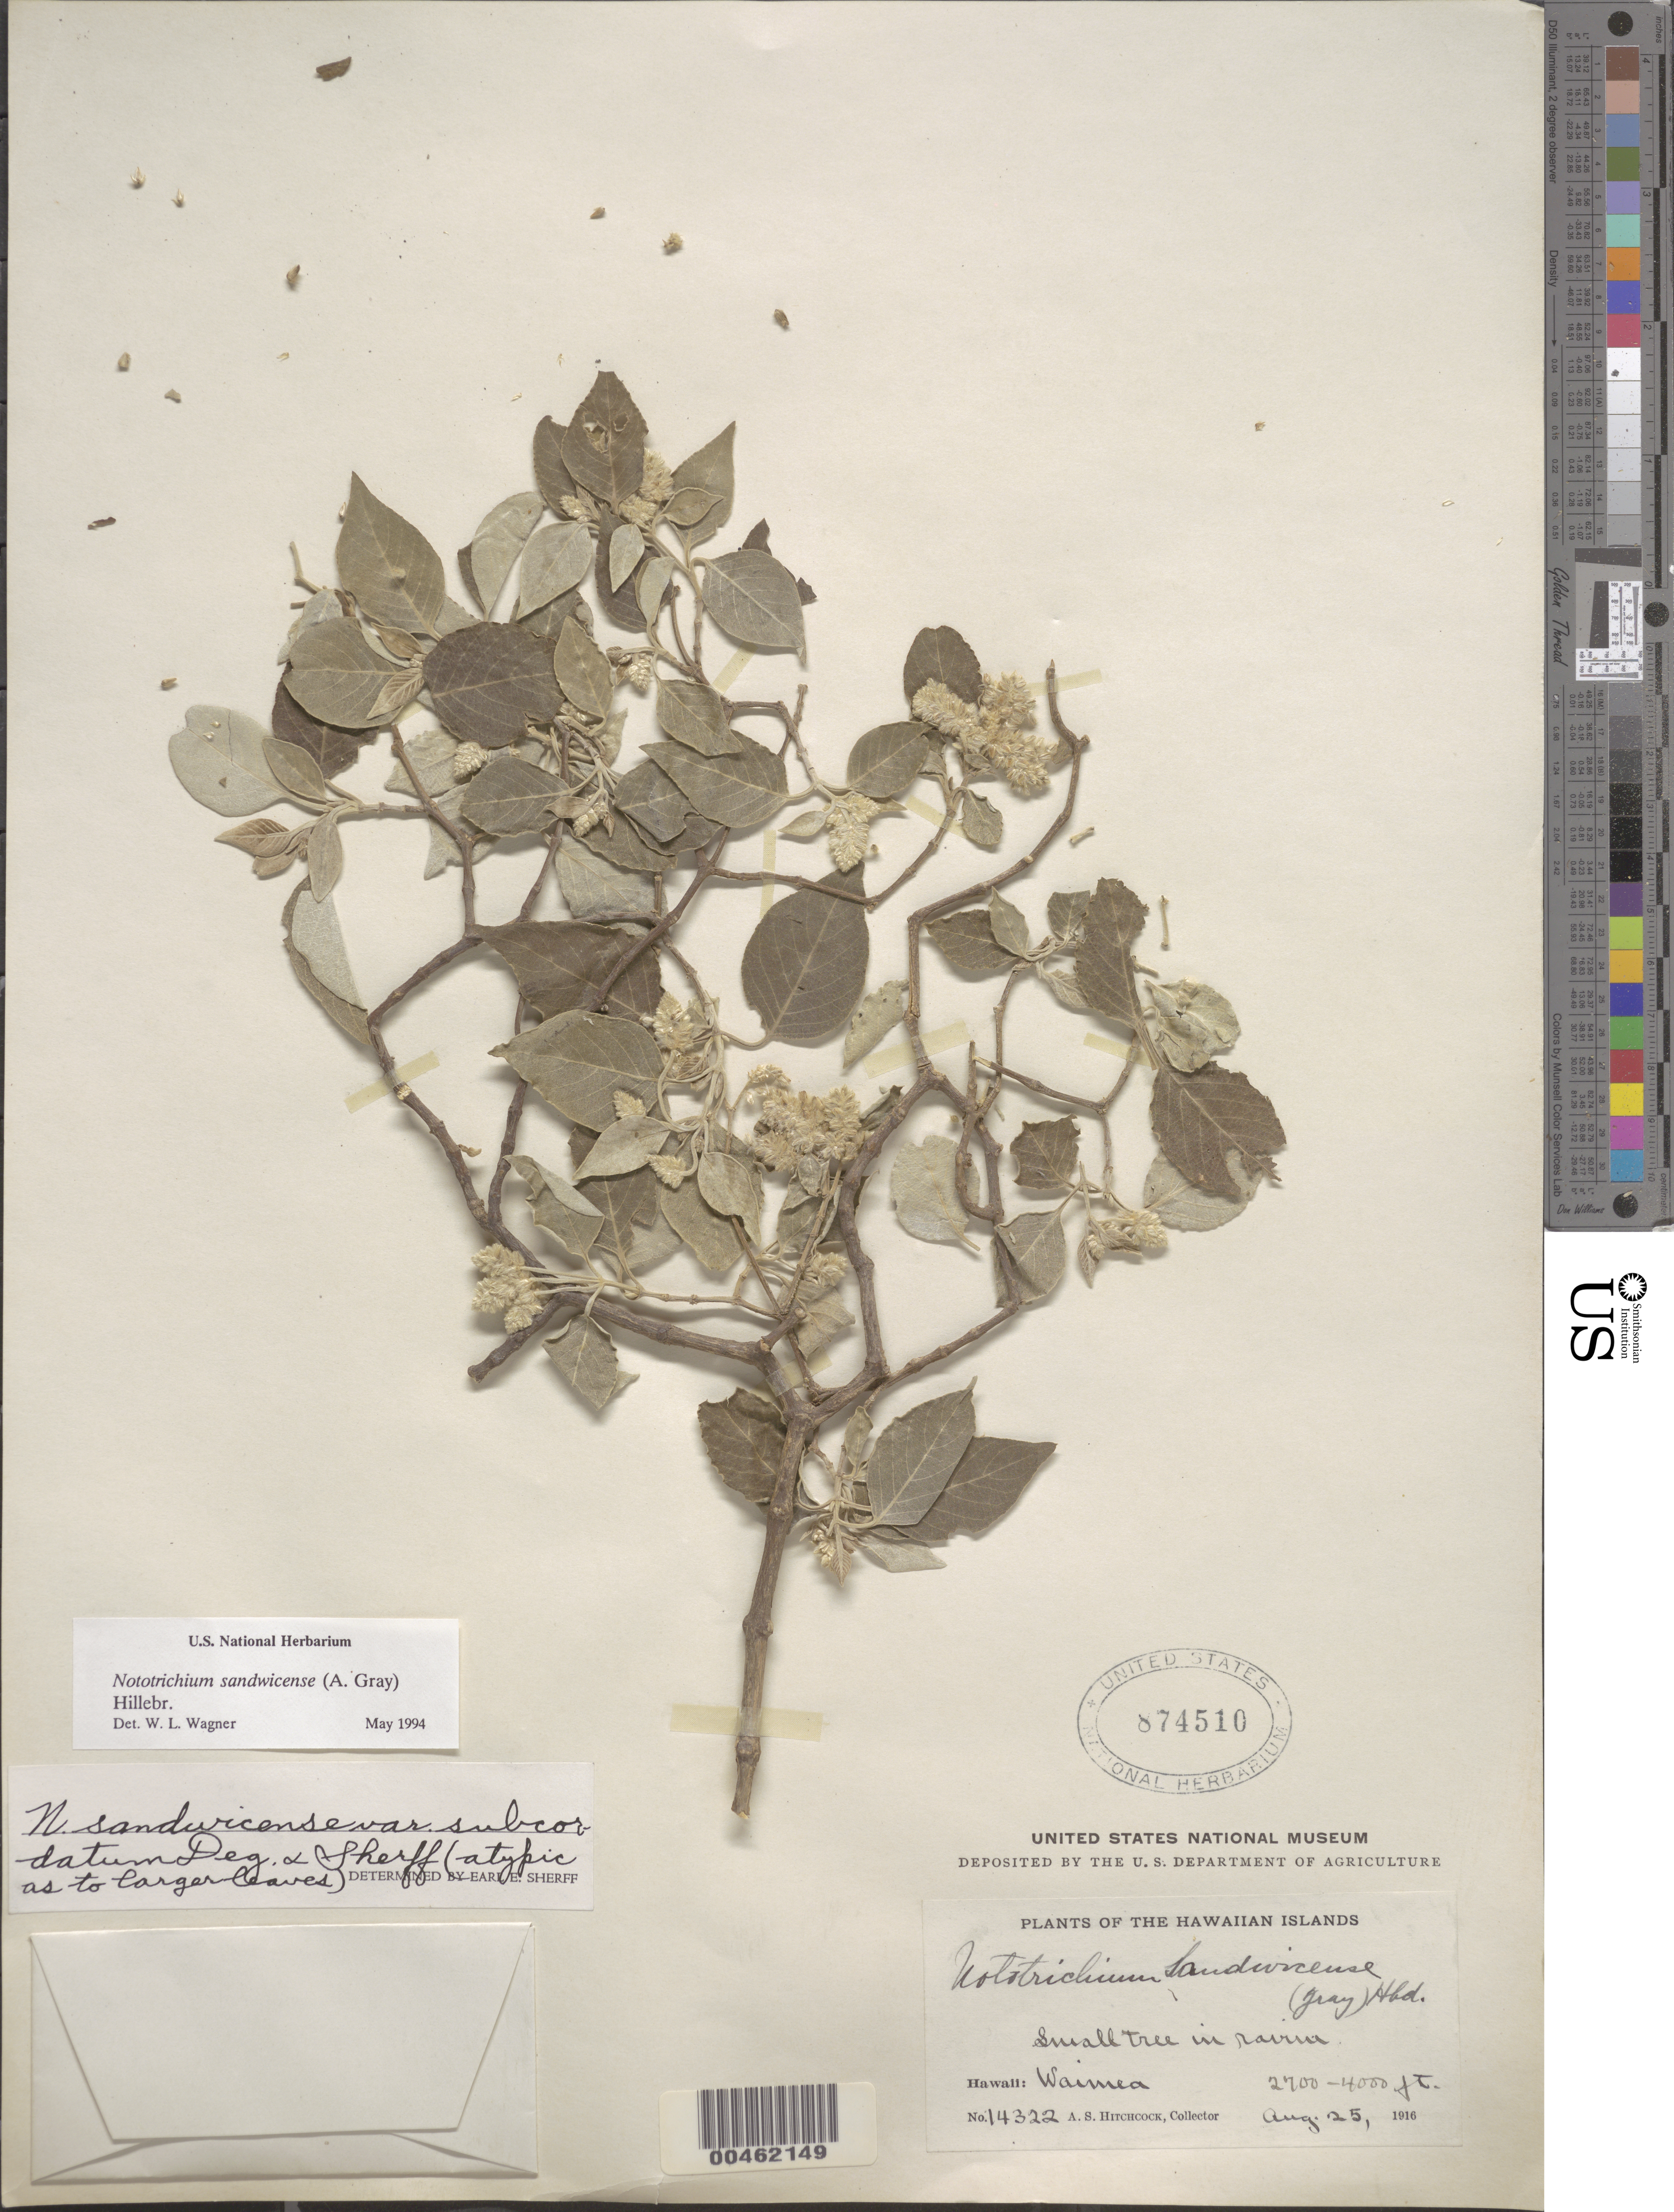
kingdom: Plantae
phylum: Tracheophyta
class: Magnoliopsida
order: Caryophyllales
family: Amaranthaceae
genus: Achyranthes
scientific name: Achyranthes sandwicensis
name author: (A. Gray) Di Vincenzo et al.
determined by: Wagner, W. L., (BOT), Smithsonian Institution - National Museum of Natural History (UNITED STATES)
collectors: A. S. Hitchcock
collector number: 14322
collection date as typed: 25 Aug 1916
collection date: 1916-08-25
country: United States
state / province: Hawaii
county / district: Kauai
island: Kaua'i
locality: Waimea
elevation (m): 823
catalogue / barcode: US 874510